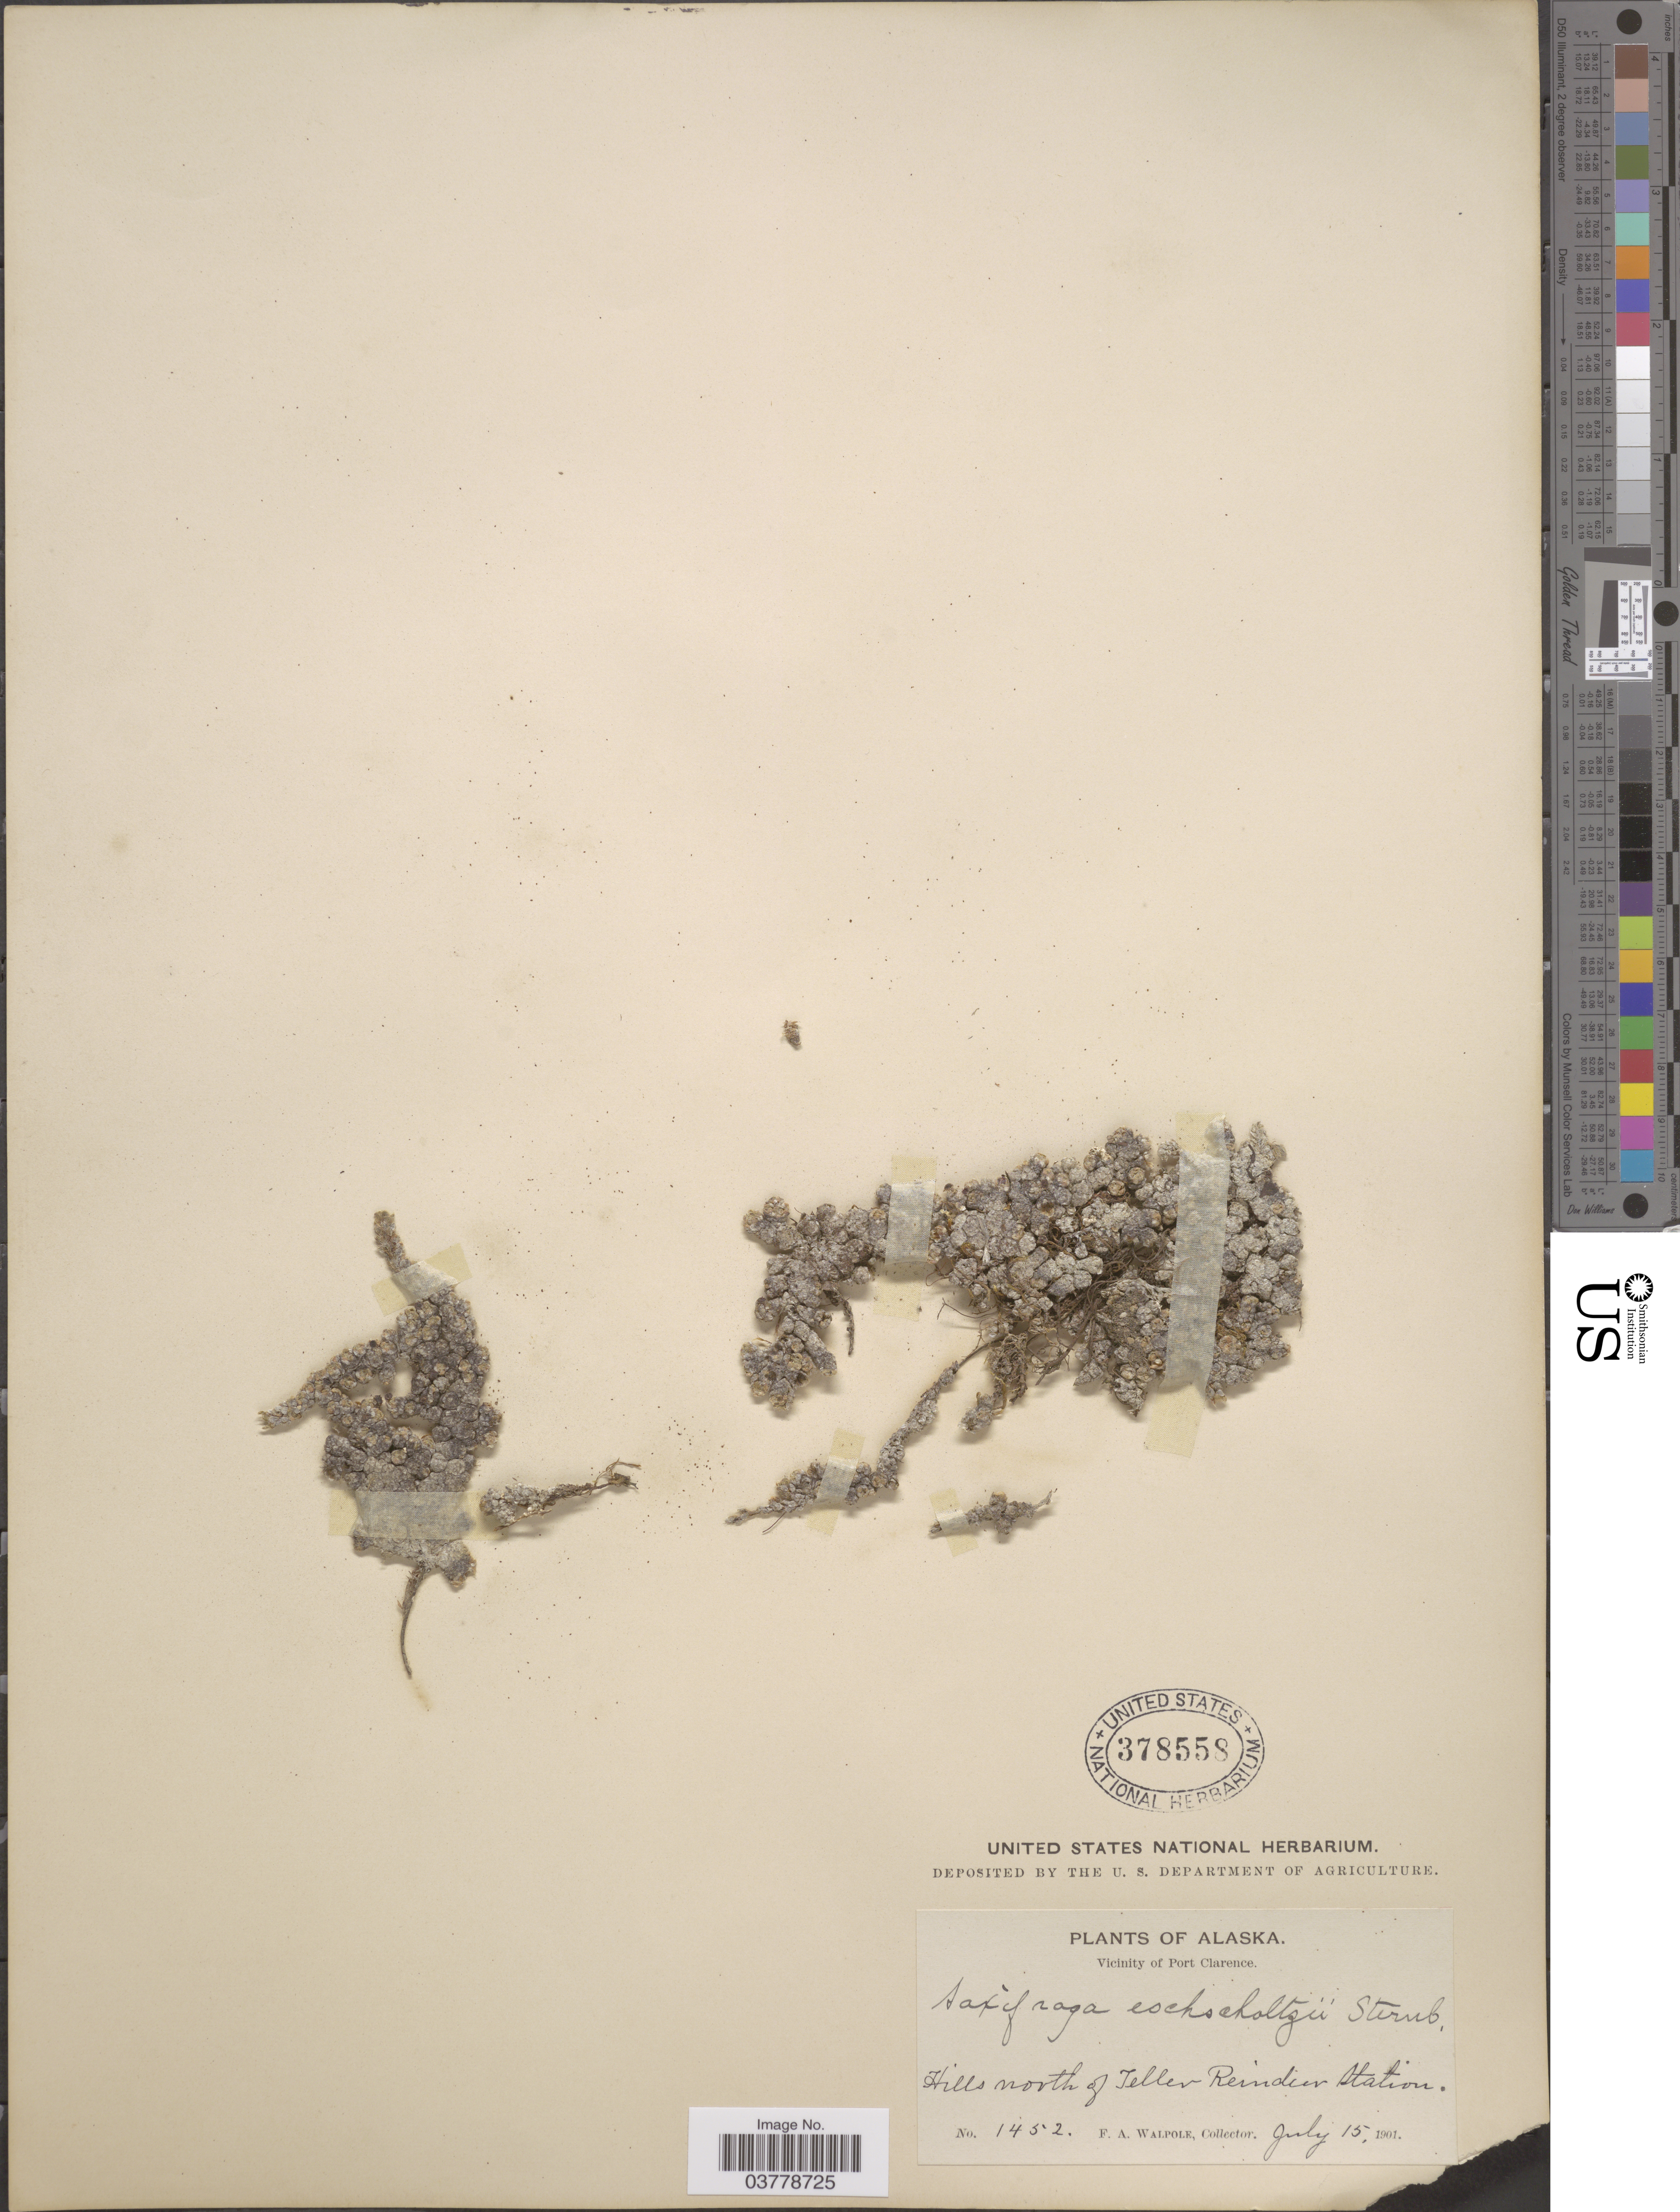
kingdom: Plantae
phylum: Tracheophyta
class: Magnoliopsida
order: Saxifragales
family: Saxifragaceae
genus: Saxifraga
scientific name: Saxifraga eschscholtzii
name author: Sternb.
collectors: F. Walpole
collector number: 1452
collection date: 1901-07-15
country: United States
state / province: Alaska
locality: Vicinity of Port Clarence. Hills north of Teller Reindeer Station.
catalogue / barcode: US 378558